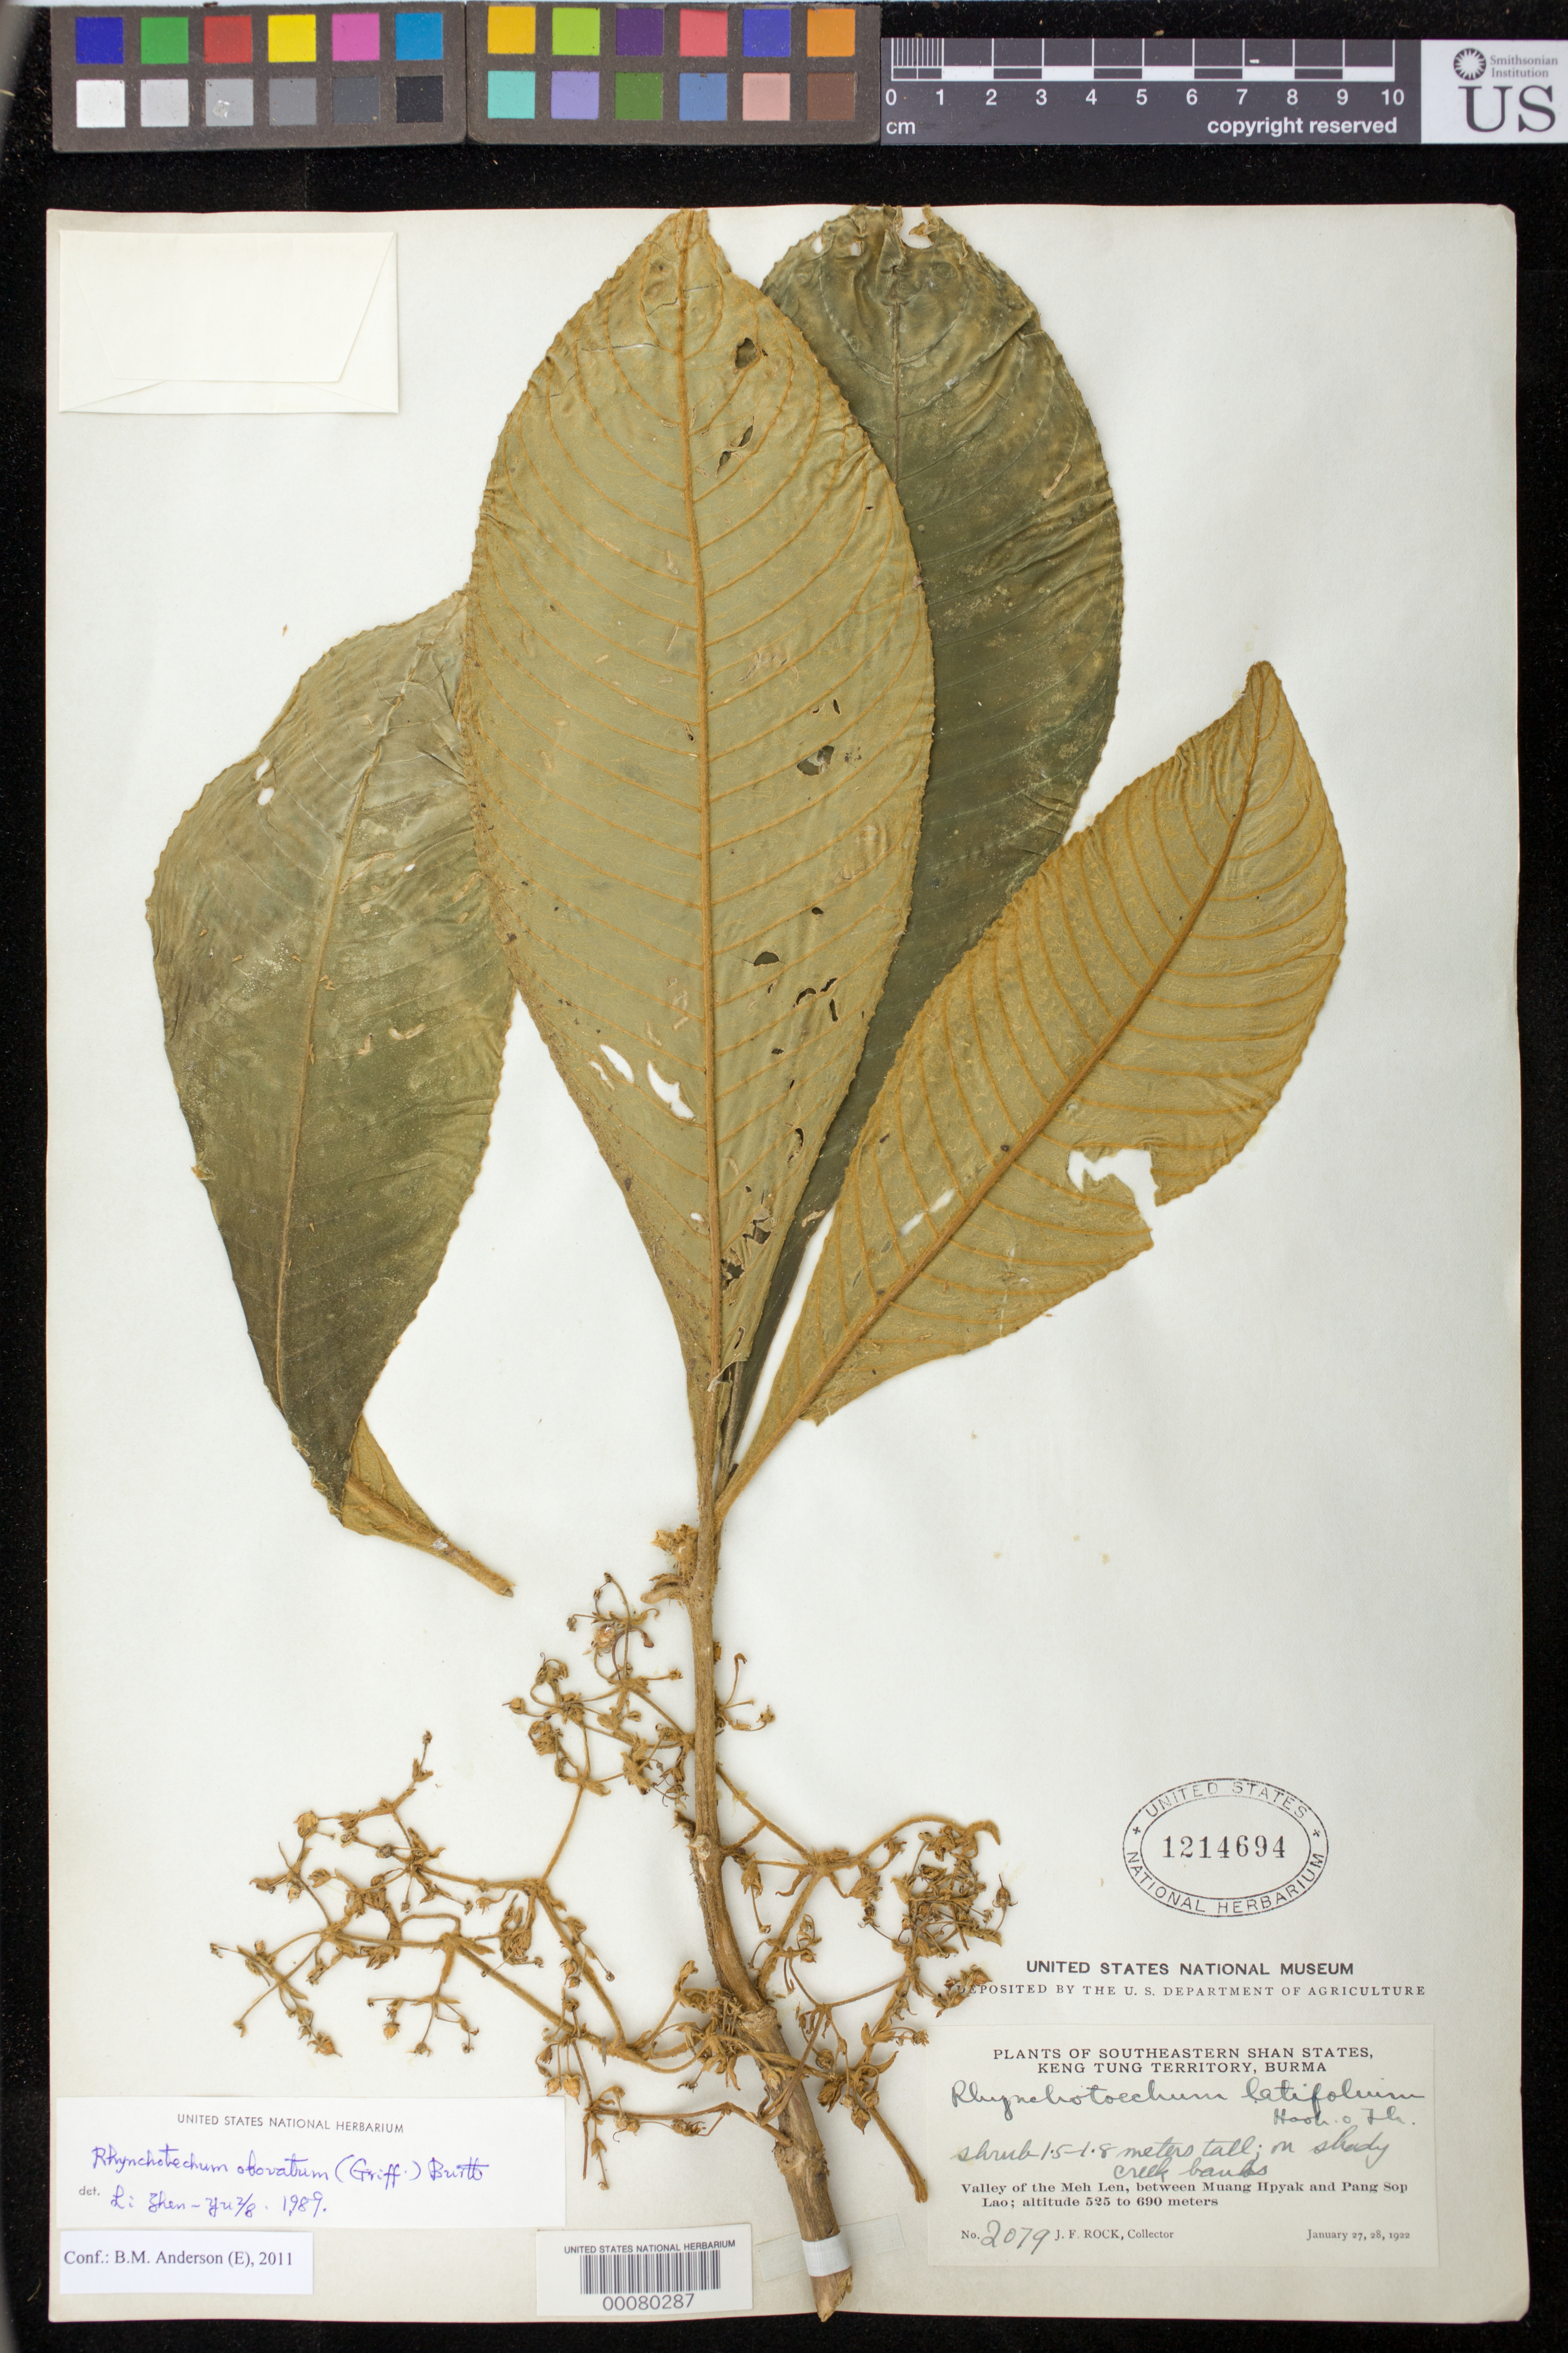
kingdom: Plantae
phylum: Tracheophyta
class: Magnoliopsida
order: Lamiales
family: Gesneriaceae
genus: Rhynchotechum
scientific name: Rhynchotechum obovatum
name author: (Griff.) B.L. Burtt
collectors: J. F. Rock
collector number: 2079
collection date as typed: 27 Jan 1922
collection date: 1922-01-27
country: Myanmar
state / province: Shan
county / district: Keng Tung Terr.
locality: Keng Tung Territory, valley of the Meh Len, between Muang Hpyak and Pang Sop Lao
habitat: On shady creek banks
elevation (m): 525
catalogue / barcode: US 1214694